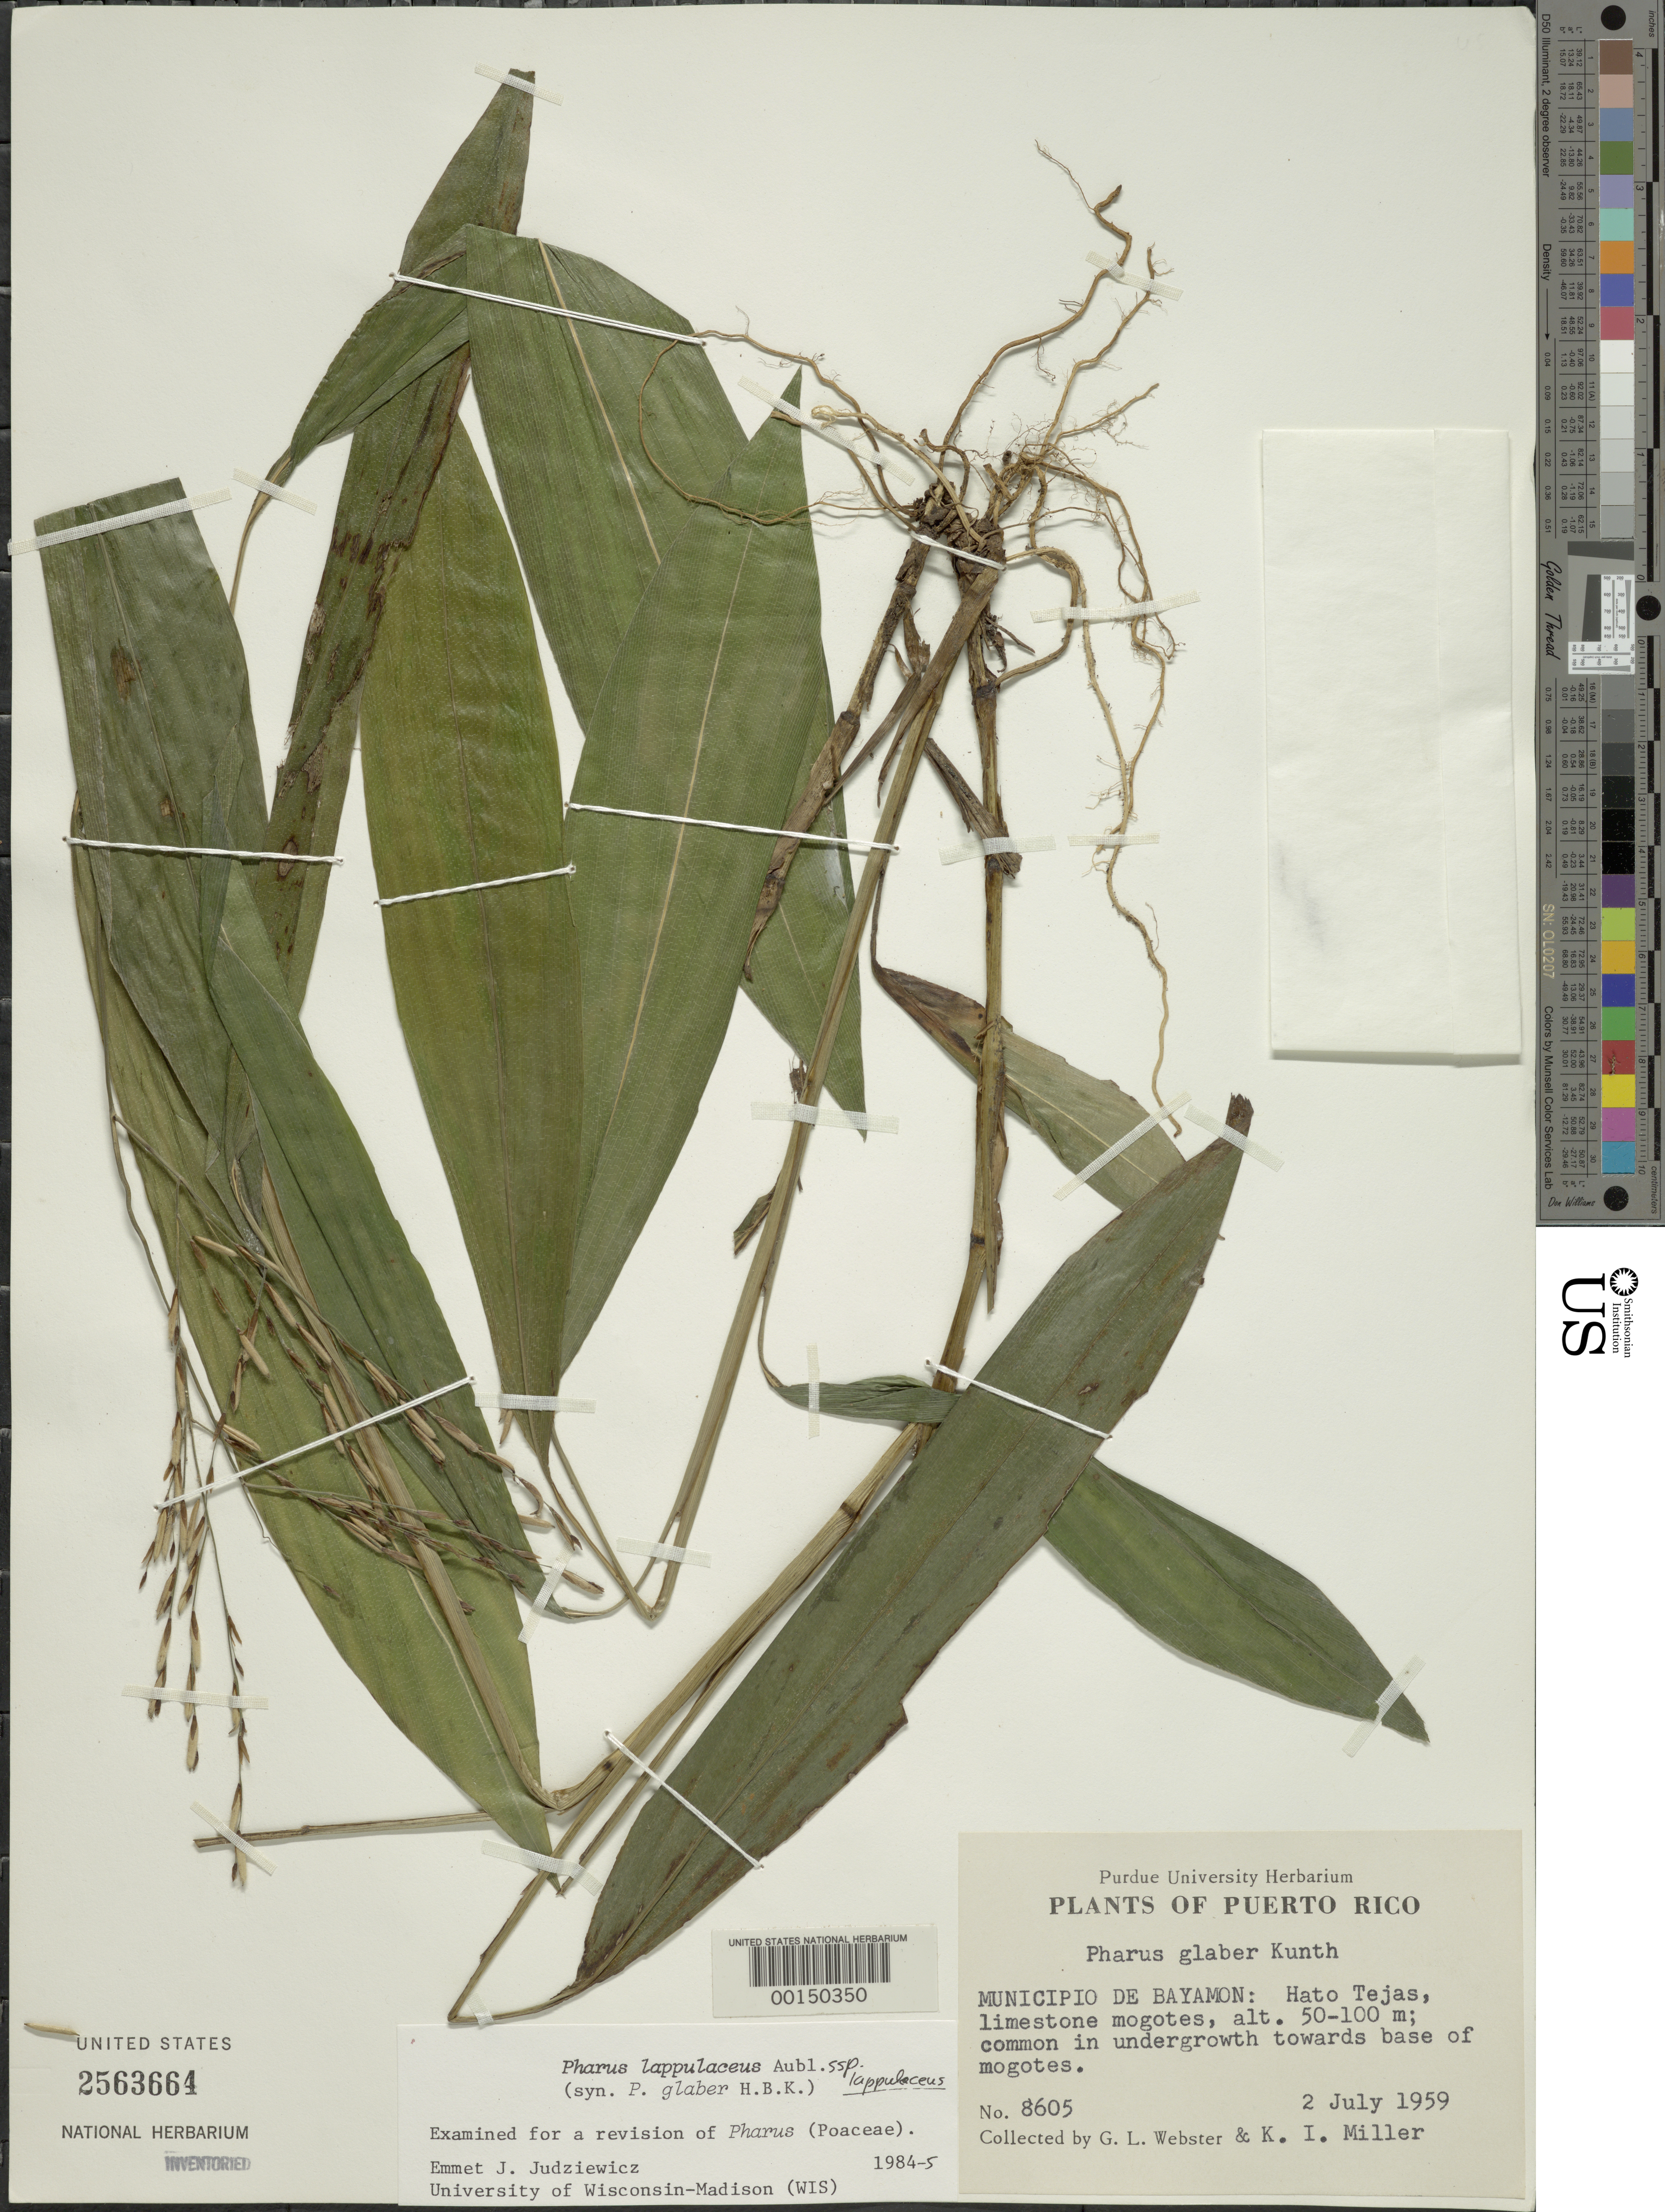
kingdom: Plantae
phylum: Tracheophyta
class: Liliopsida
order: Poales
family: Poaceae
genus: Pharus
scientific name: Pharus lappulaceus subsp. lappulaceus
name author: Aubl.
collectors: G. L. Webster & K. I. Miller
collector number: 8605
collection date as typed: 02 Jul 1959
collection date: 1959-07-02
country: Puerto Rico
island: Greater Antilles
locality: Bayamon, hato tejas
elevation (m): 50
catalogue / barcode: US 2563664